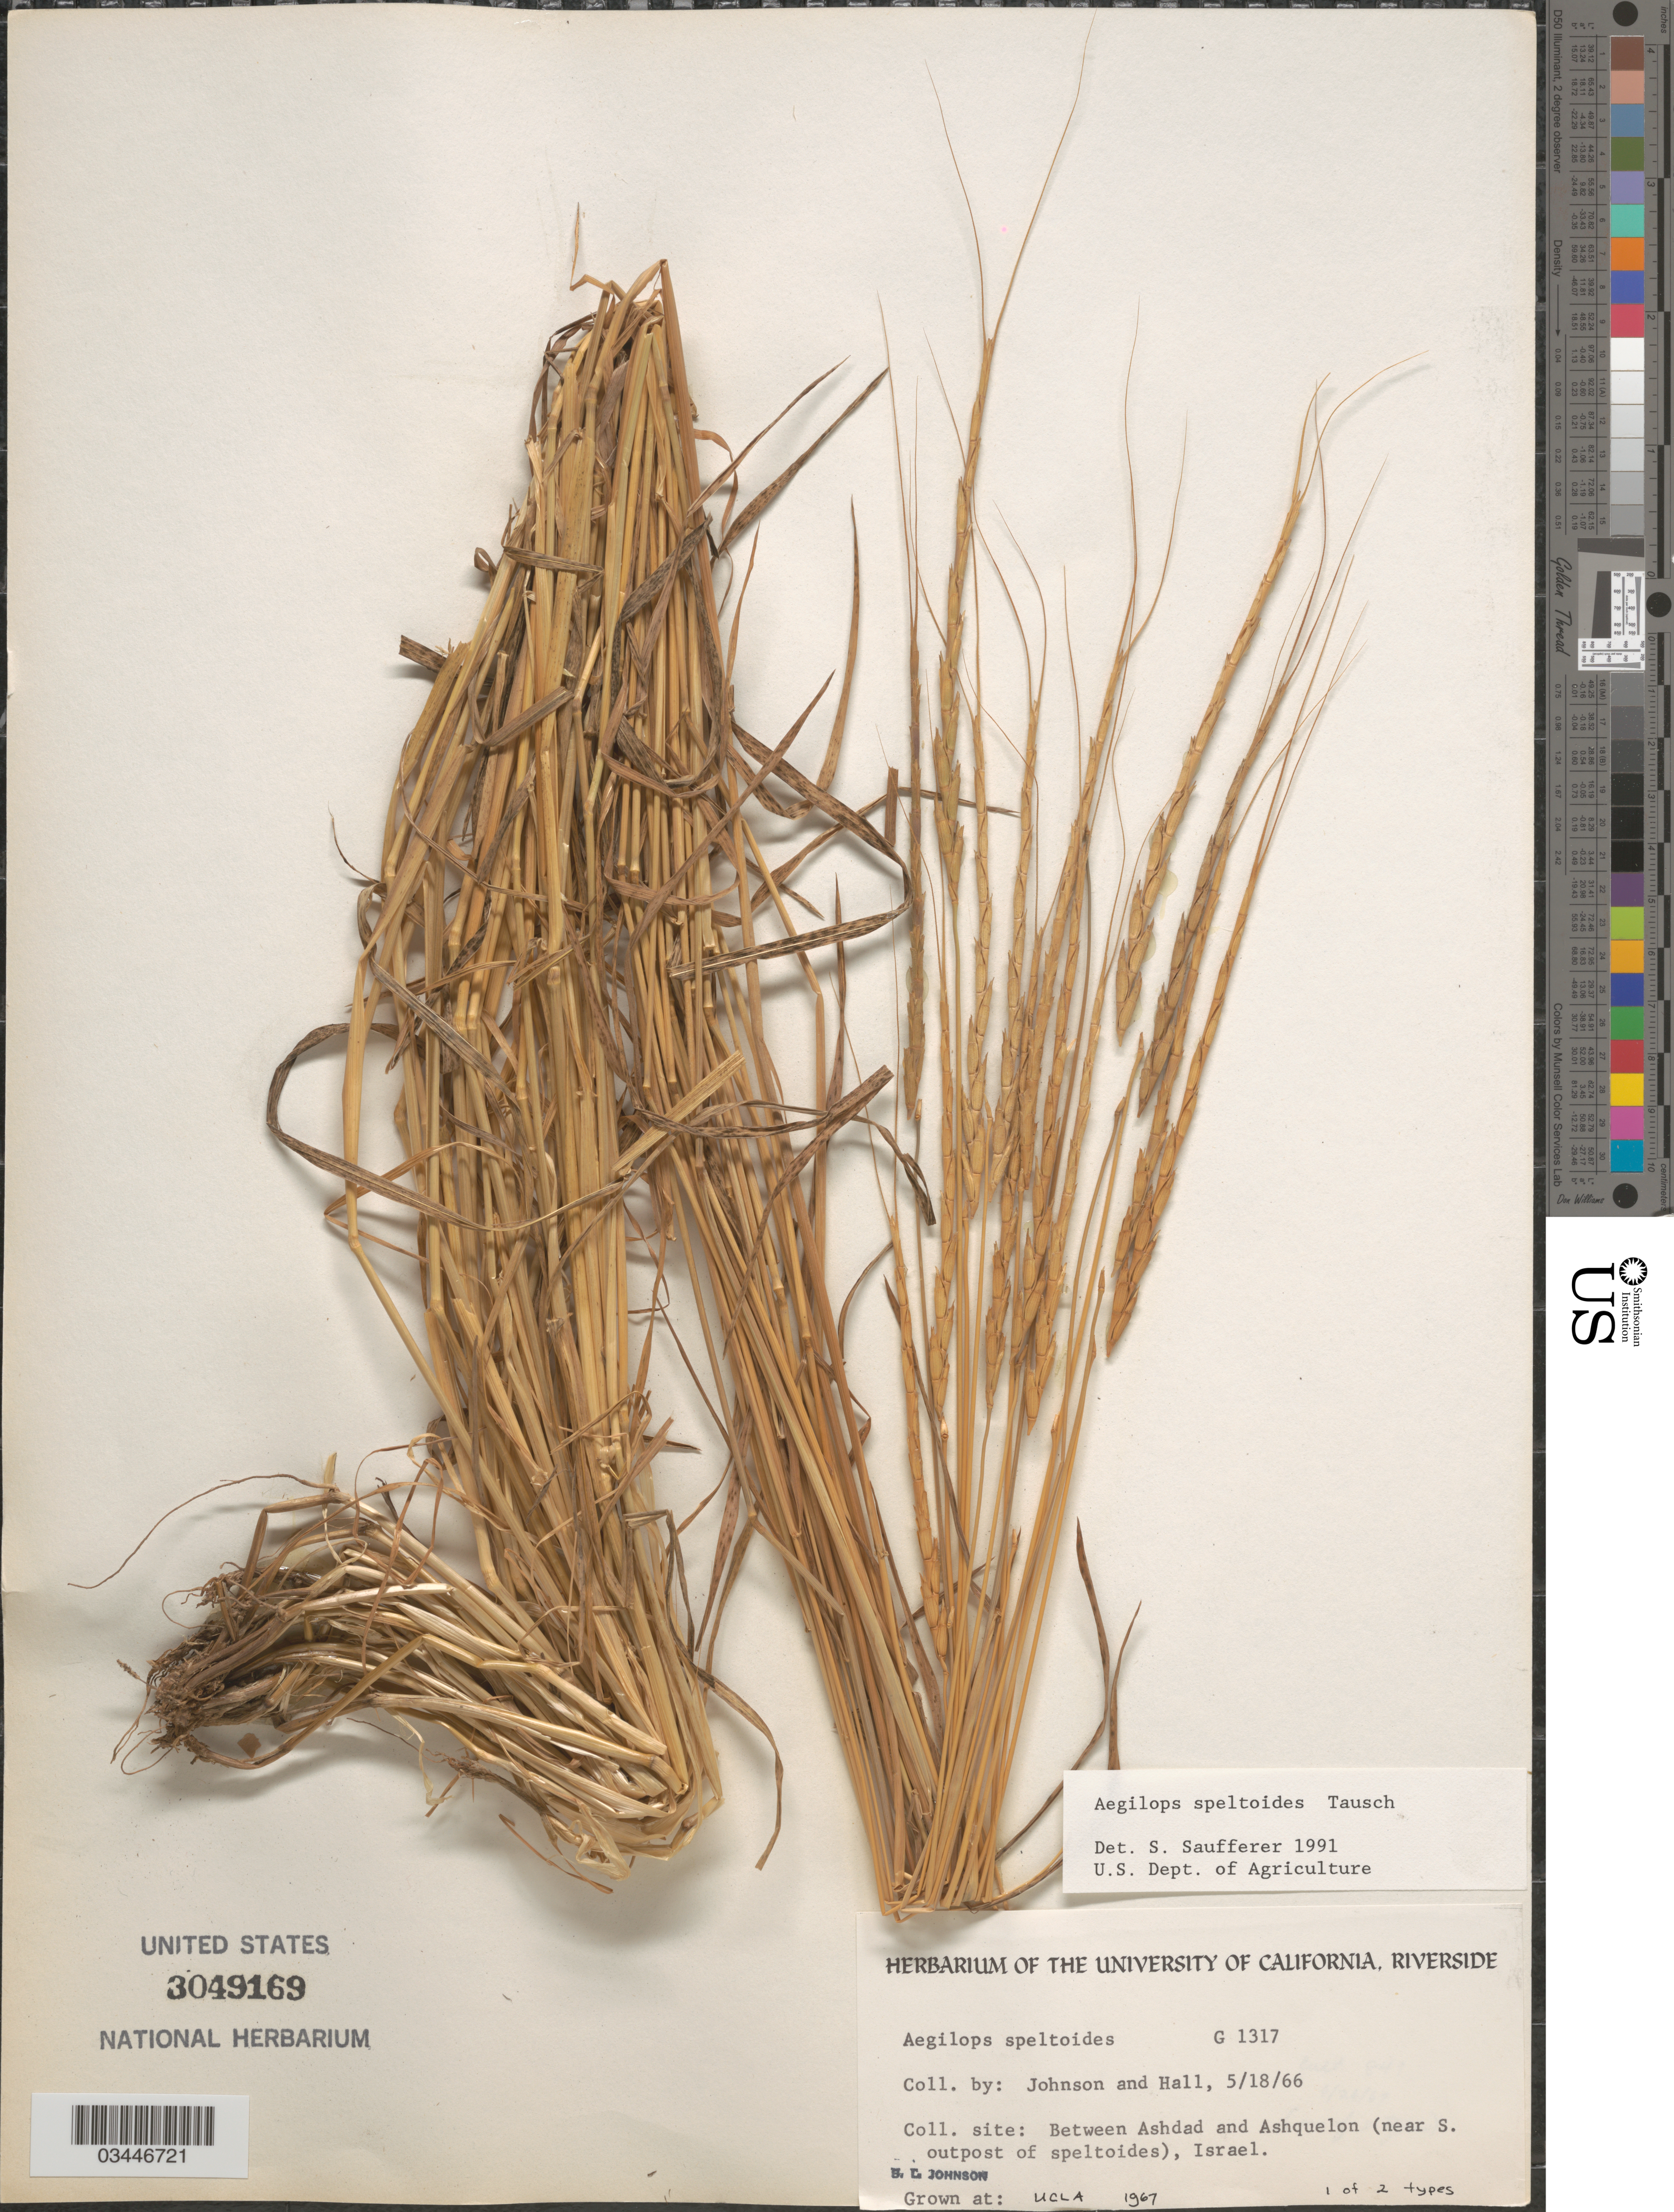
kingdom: Plantae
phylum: Tracheophyta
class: Liliopsida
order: Poales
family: Poaceae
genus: Aegilops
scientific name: Aegilops speltoides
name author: Tausch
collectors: B. Johnson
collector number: G1317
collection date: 1967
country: United States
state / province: California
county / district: Los Angeles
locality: UCLA.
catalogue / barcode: US 3049169